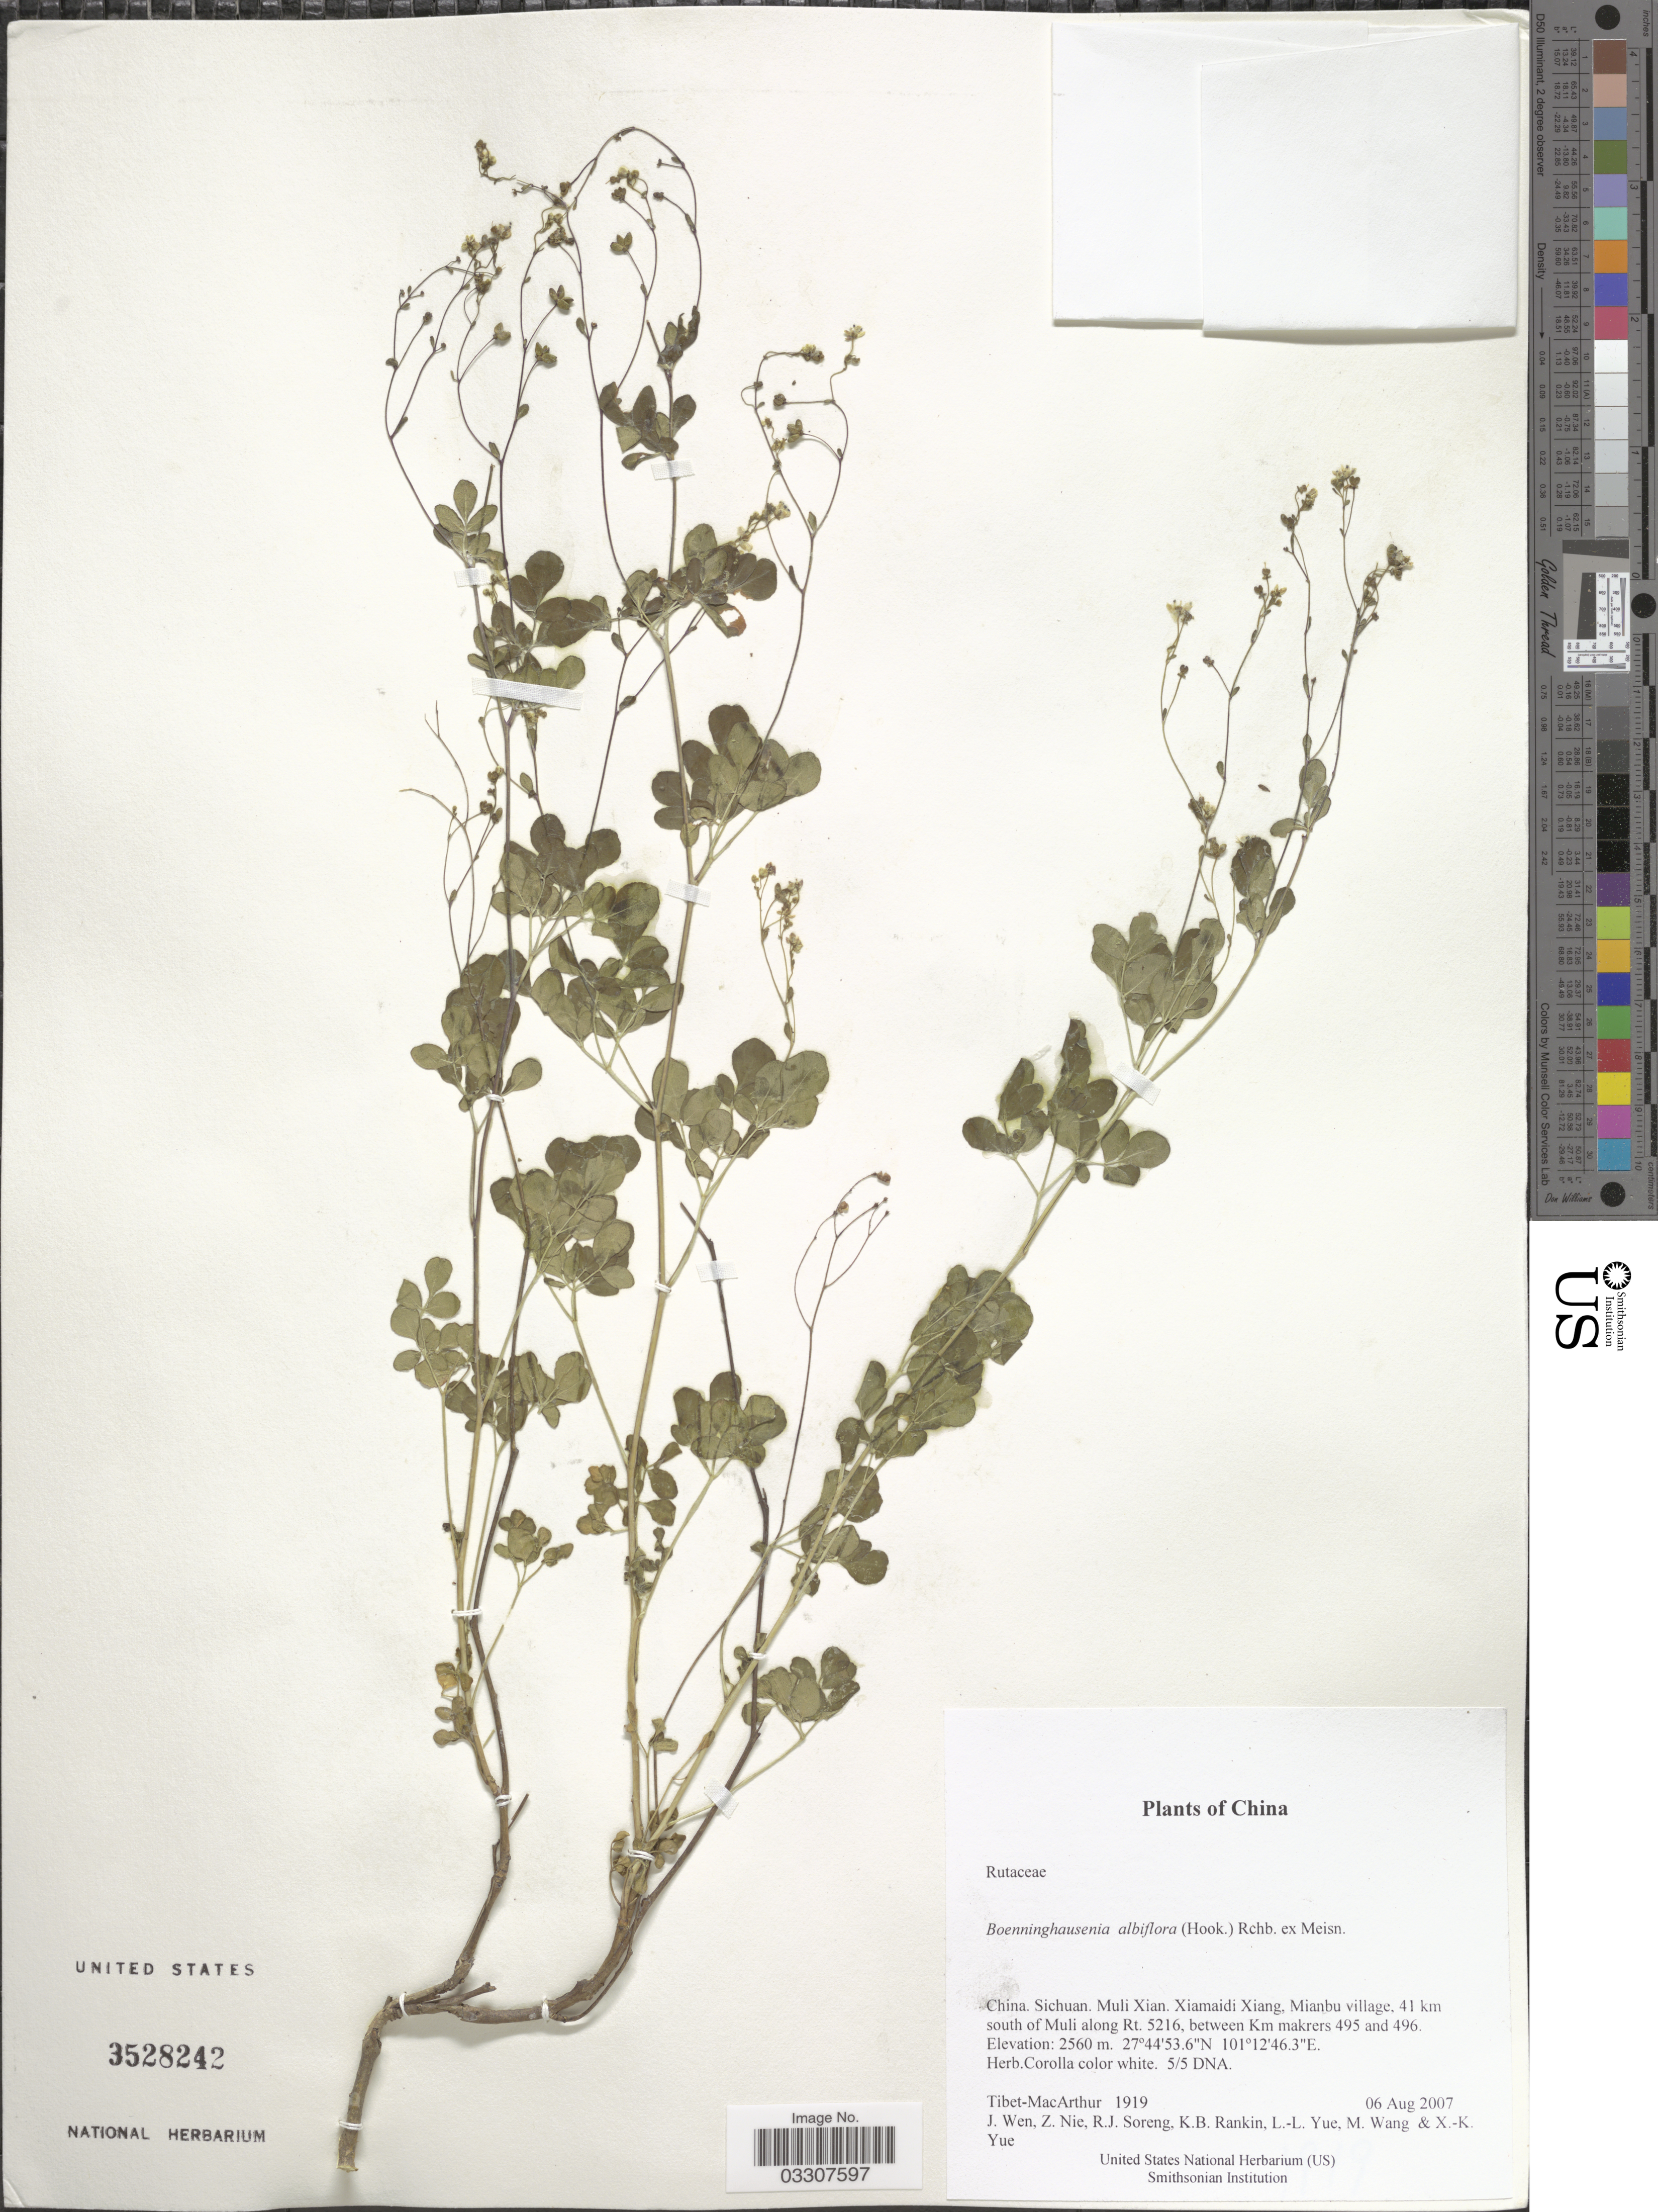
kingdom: Plantae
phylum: Tracheophyta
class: Magnoliopsida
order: Sapindales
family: Rutaceae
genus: Boenninghausenia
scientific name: Boenninghausenia albiflora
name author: (Hook.) Meisn.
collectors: Tibet-MacArthur, J. Wen, Z. Nie, R. J. Soreng & et al.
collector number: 1919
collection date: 2007-08-06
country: China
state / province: Sichuan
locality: Muli Xian. Xiamaidi Xiang, Mianbu village, 41 km south of Muli along Rt. 5216, between Km makrers 495 and 496.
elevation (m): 2560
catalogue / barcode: US 3528242